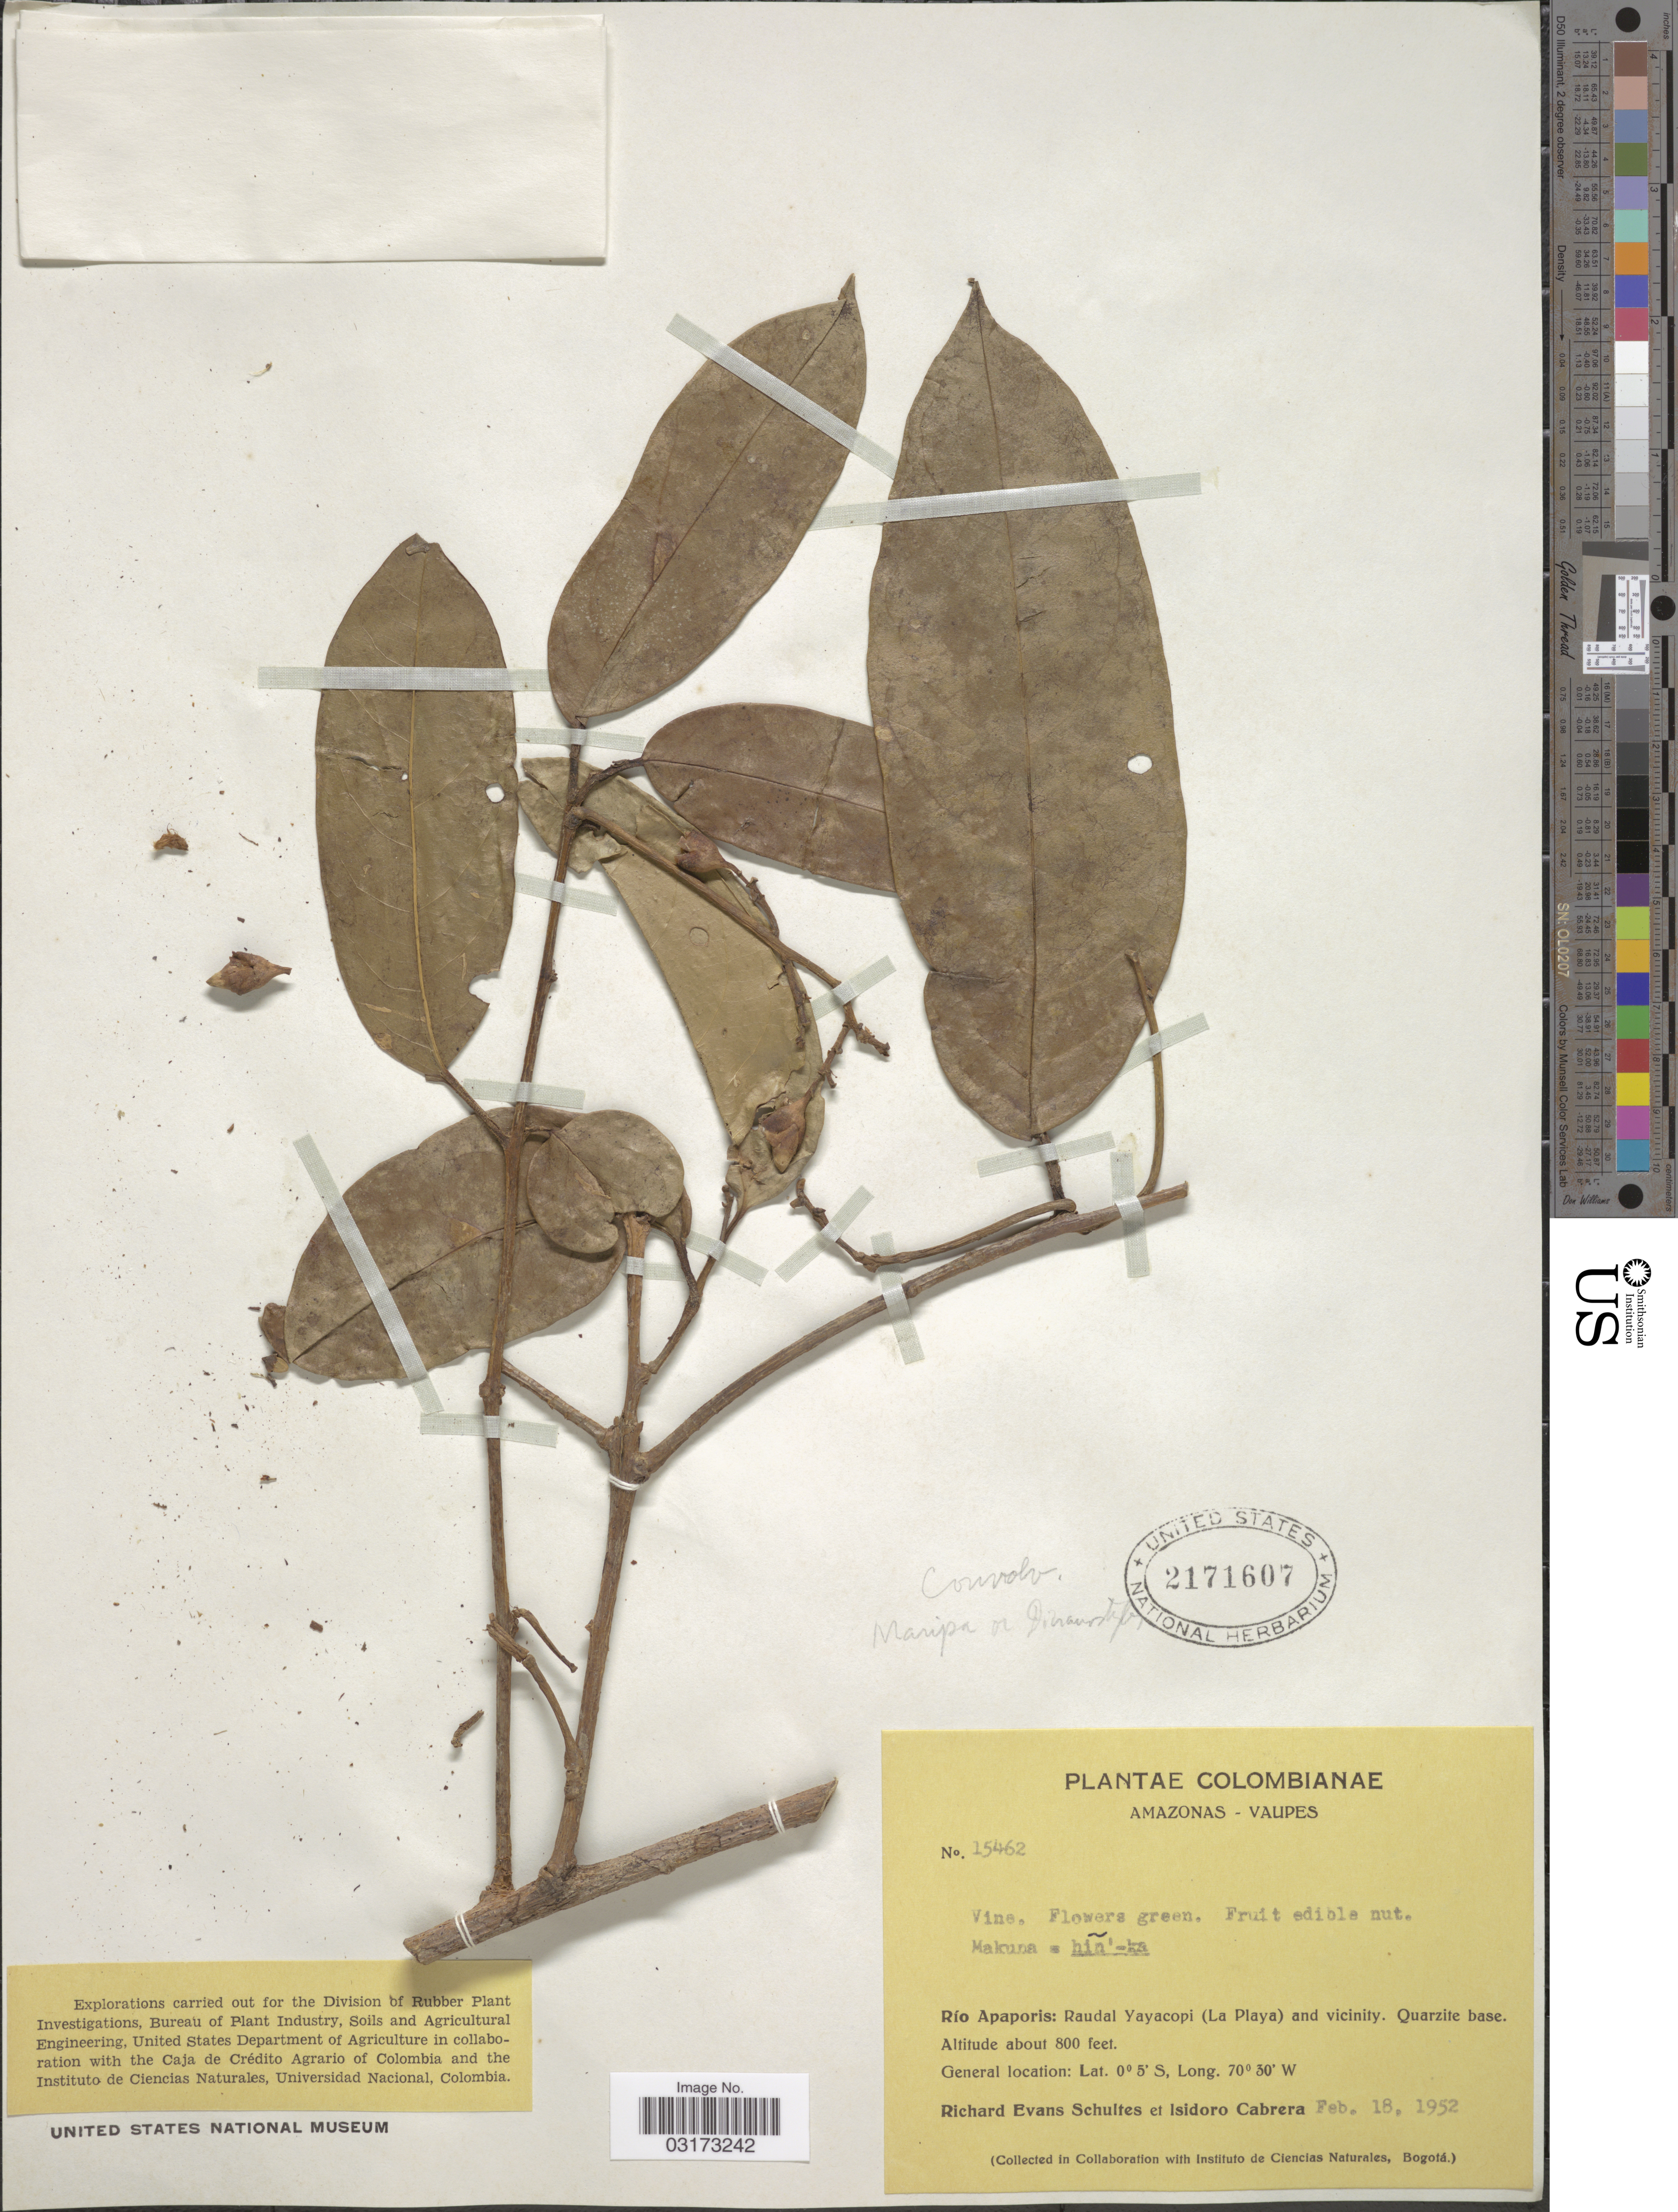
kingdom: Plantae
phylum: Tracheophyta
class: Magnoliopsida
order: Solanales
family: Convolvulaceae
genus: Dicranostyles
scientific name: Dicranostyles sp.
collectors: R. E. Schultes & I. Cabrera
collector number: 15462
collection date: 1952-02-18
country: Colombia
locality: Amazonas-Vaupes. Río Apaporis: Raudal Yayacopi (La Playa) and vicinity.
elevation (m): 244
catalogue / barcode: US 2171607